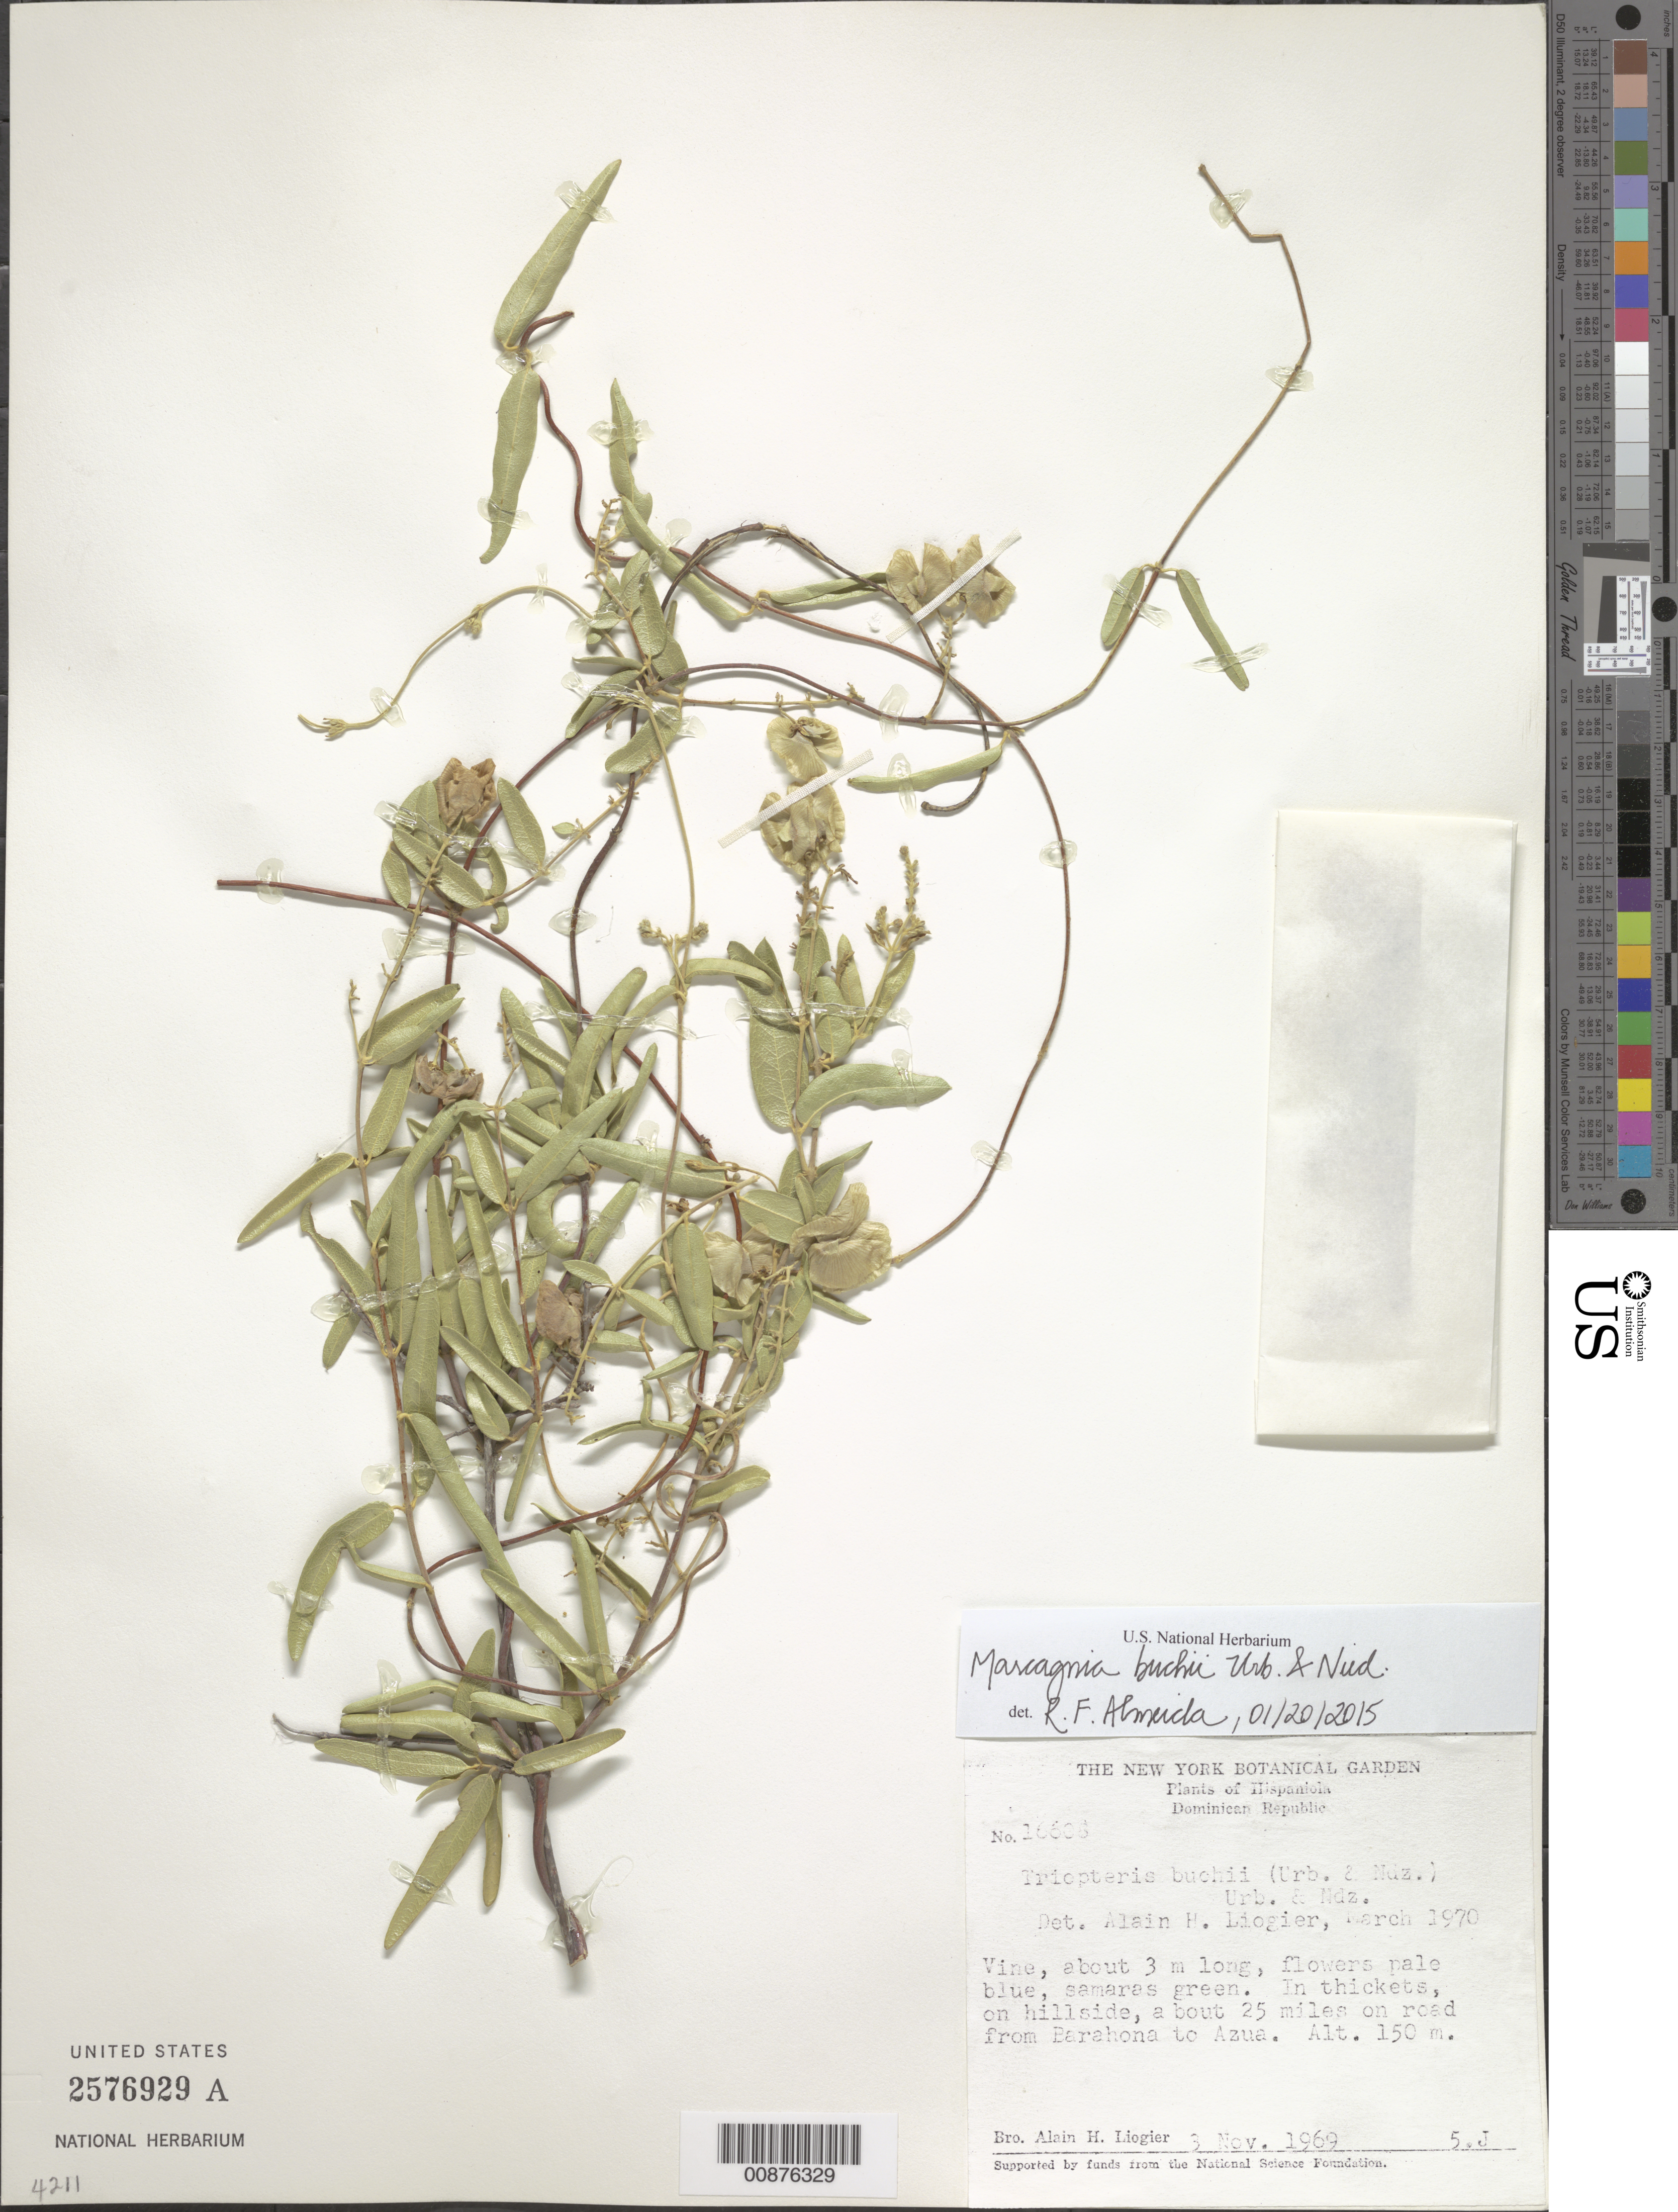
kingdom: Plantae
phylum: Tracheophyta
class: Magnoliopsida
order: Malpighiales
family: Malpighiaceae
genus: Mascagnia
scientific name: Mascagnia buchii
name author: Urb. & Nied.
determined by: De Almeida, R. F., (HUEFS), Universidade Estadual de Feira de Santana (BRAZIL)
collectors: A. H. Liogier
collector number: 16608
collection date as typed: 03 Nov 1969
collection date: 1969-11-03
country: Dominican Republic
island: Hispaniola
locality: About 25 miles on road from Barahona to Azua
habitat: In thickets on hillside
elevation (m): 150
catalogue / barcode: US 2576929A